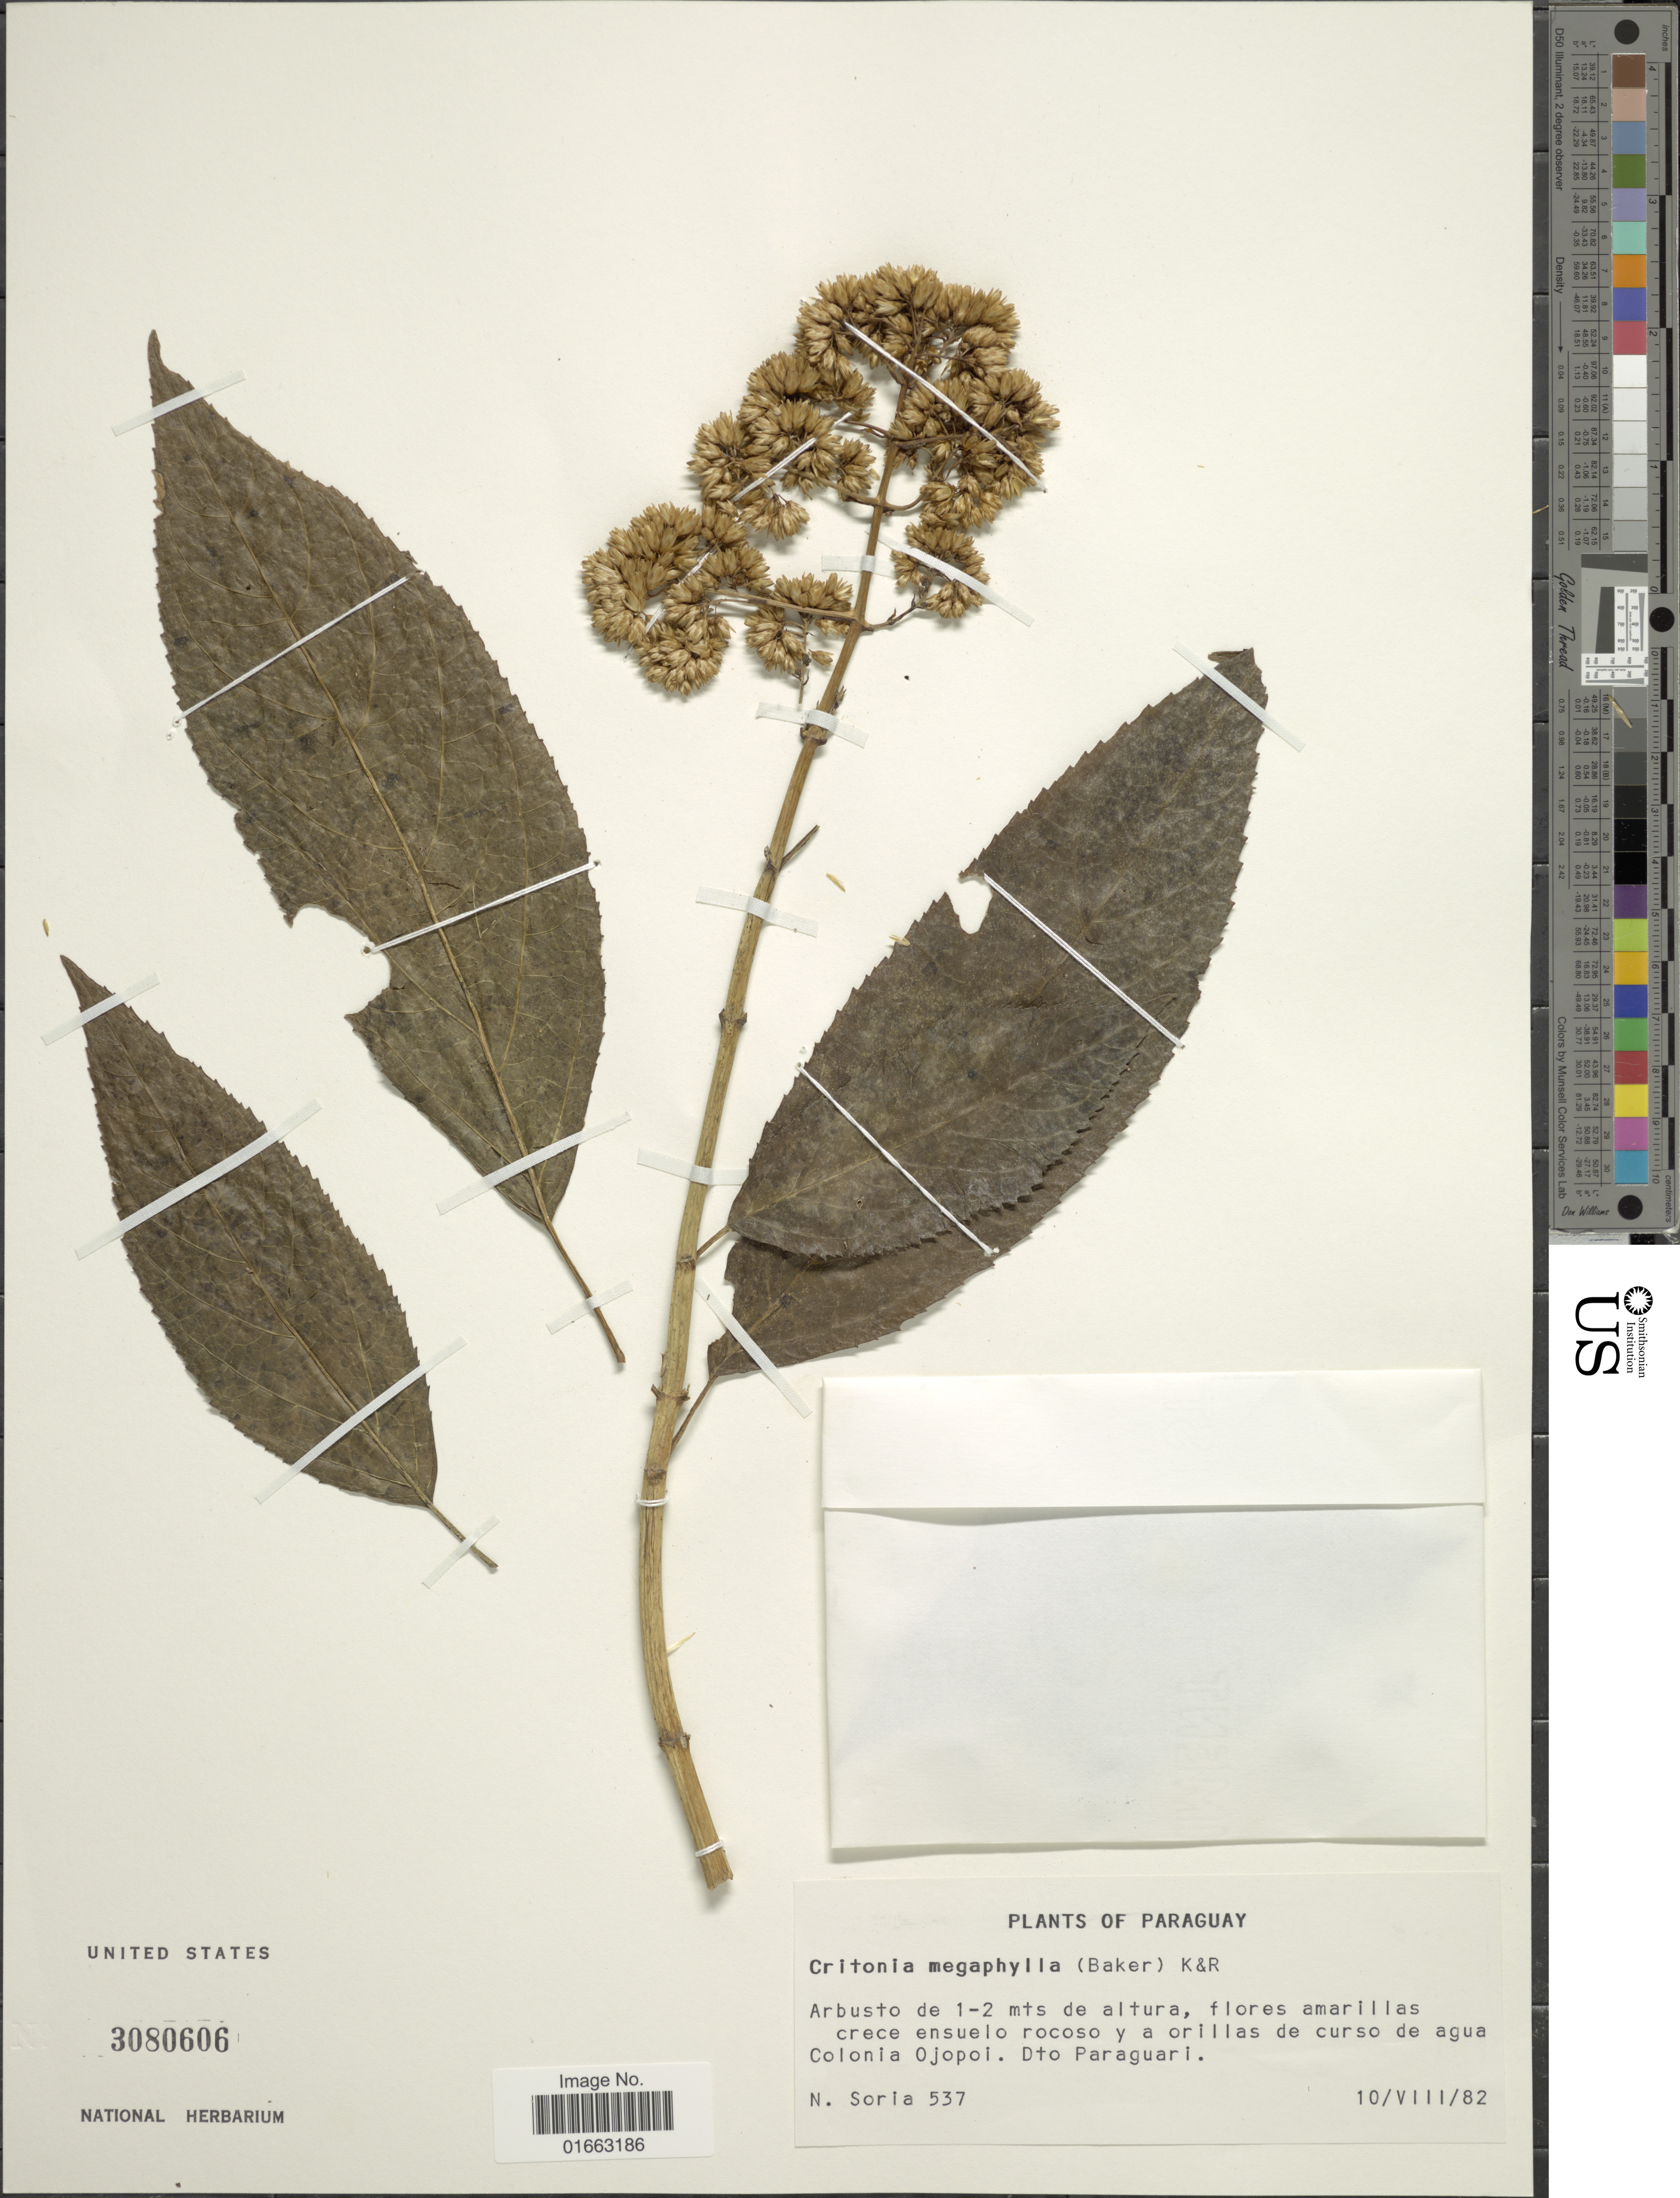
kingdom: Plantae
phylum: Tracheophyta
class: Magnoliopsida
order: Asterales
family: Asteraceae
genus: Critonia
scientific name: Critonia morifolia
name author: (Mill.) R.M. King & H. Rob.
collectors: N. Soria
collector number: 537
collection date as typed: Transcribed d/m/y: 10/8/82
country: Paraguay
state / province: Paraguari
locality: Flores amarillas crece ensuelo rocoso y a orillas de curso de agua Colonia Ojopoi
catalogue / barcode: US 3080606